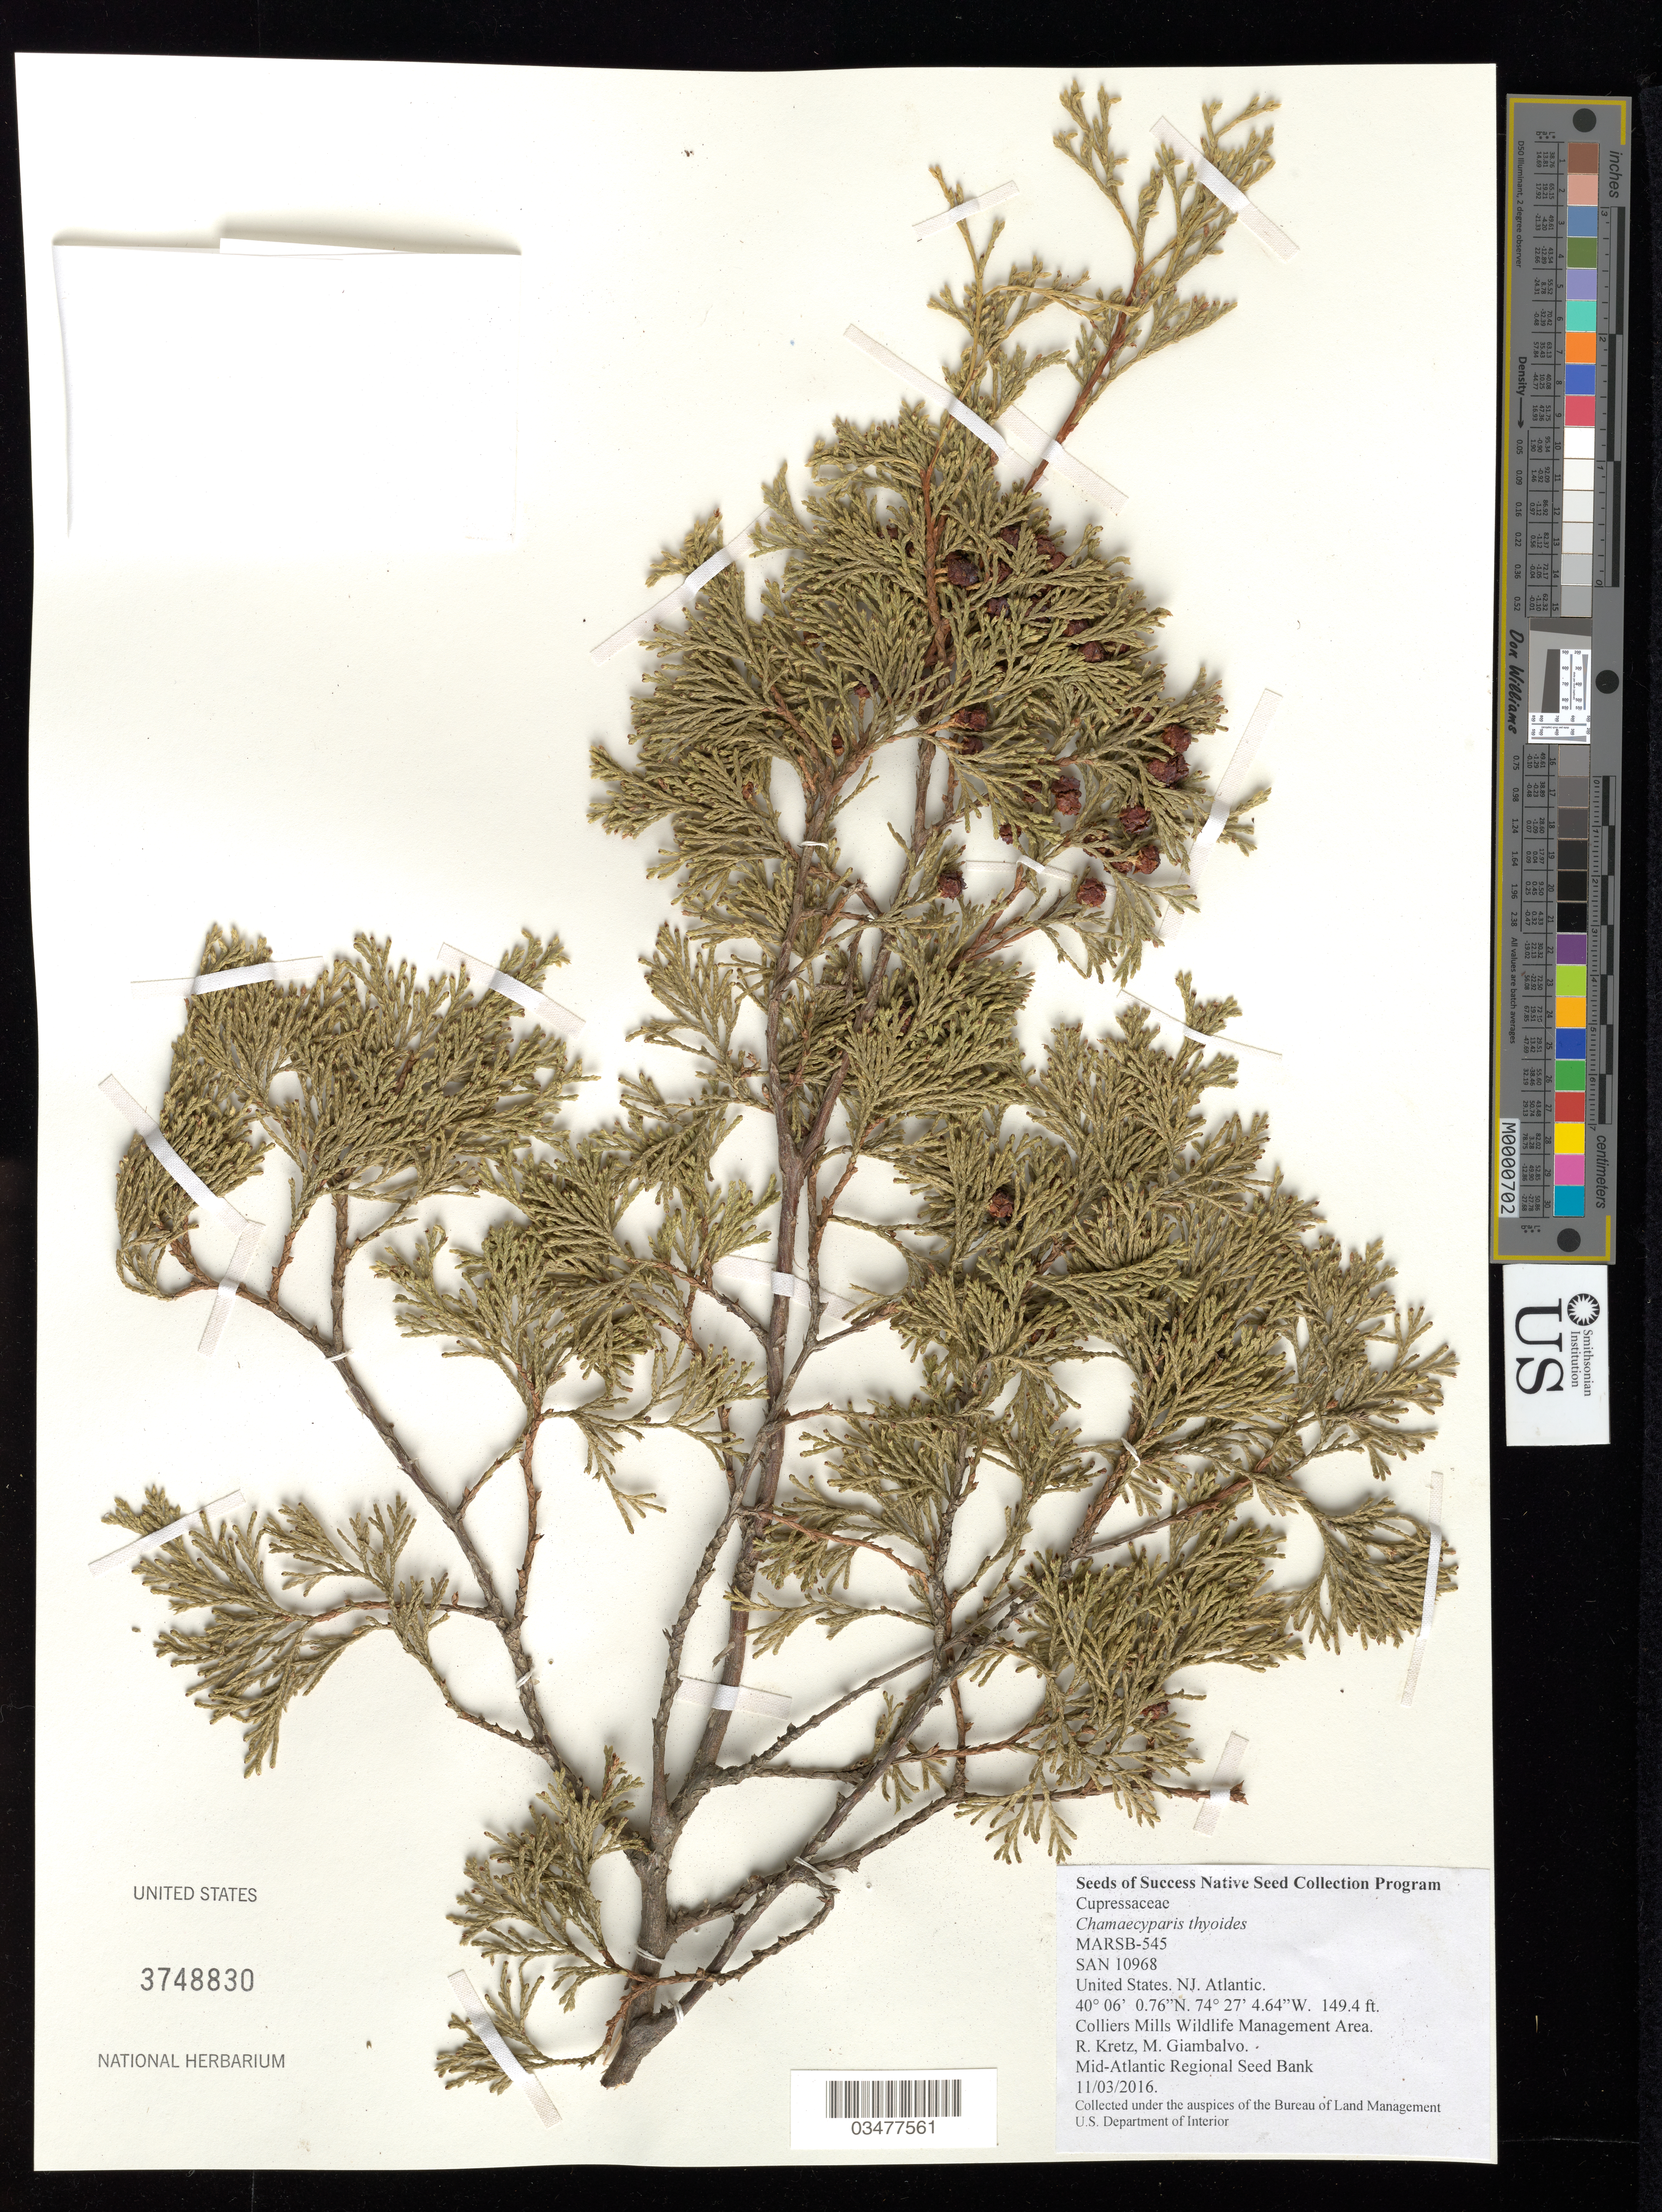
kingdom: Plantae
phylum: Tracheophyta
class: Pinopsida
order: Pinales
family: Cupressaceae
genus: Chamaecyparis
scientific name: Chamaecyparis thyoides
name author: (L.) Britton, Stearns & Poggenb.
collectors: R. Kretz & M. Giambalvo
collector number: MARSB-545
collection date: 2016-11-03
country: United States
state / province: New Jersey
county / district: Atlantic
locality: Colliers Mills Wildlife Management Area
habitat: pitch pine lowands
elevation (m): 45.5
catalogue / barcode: US 3748830